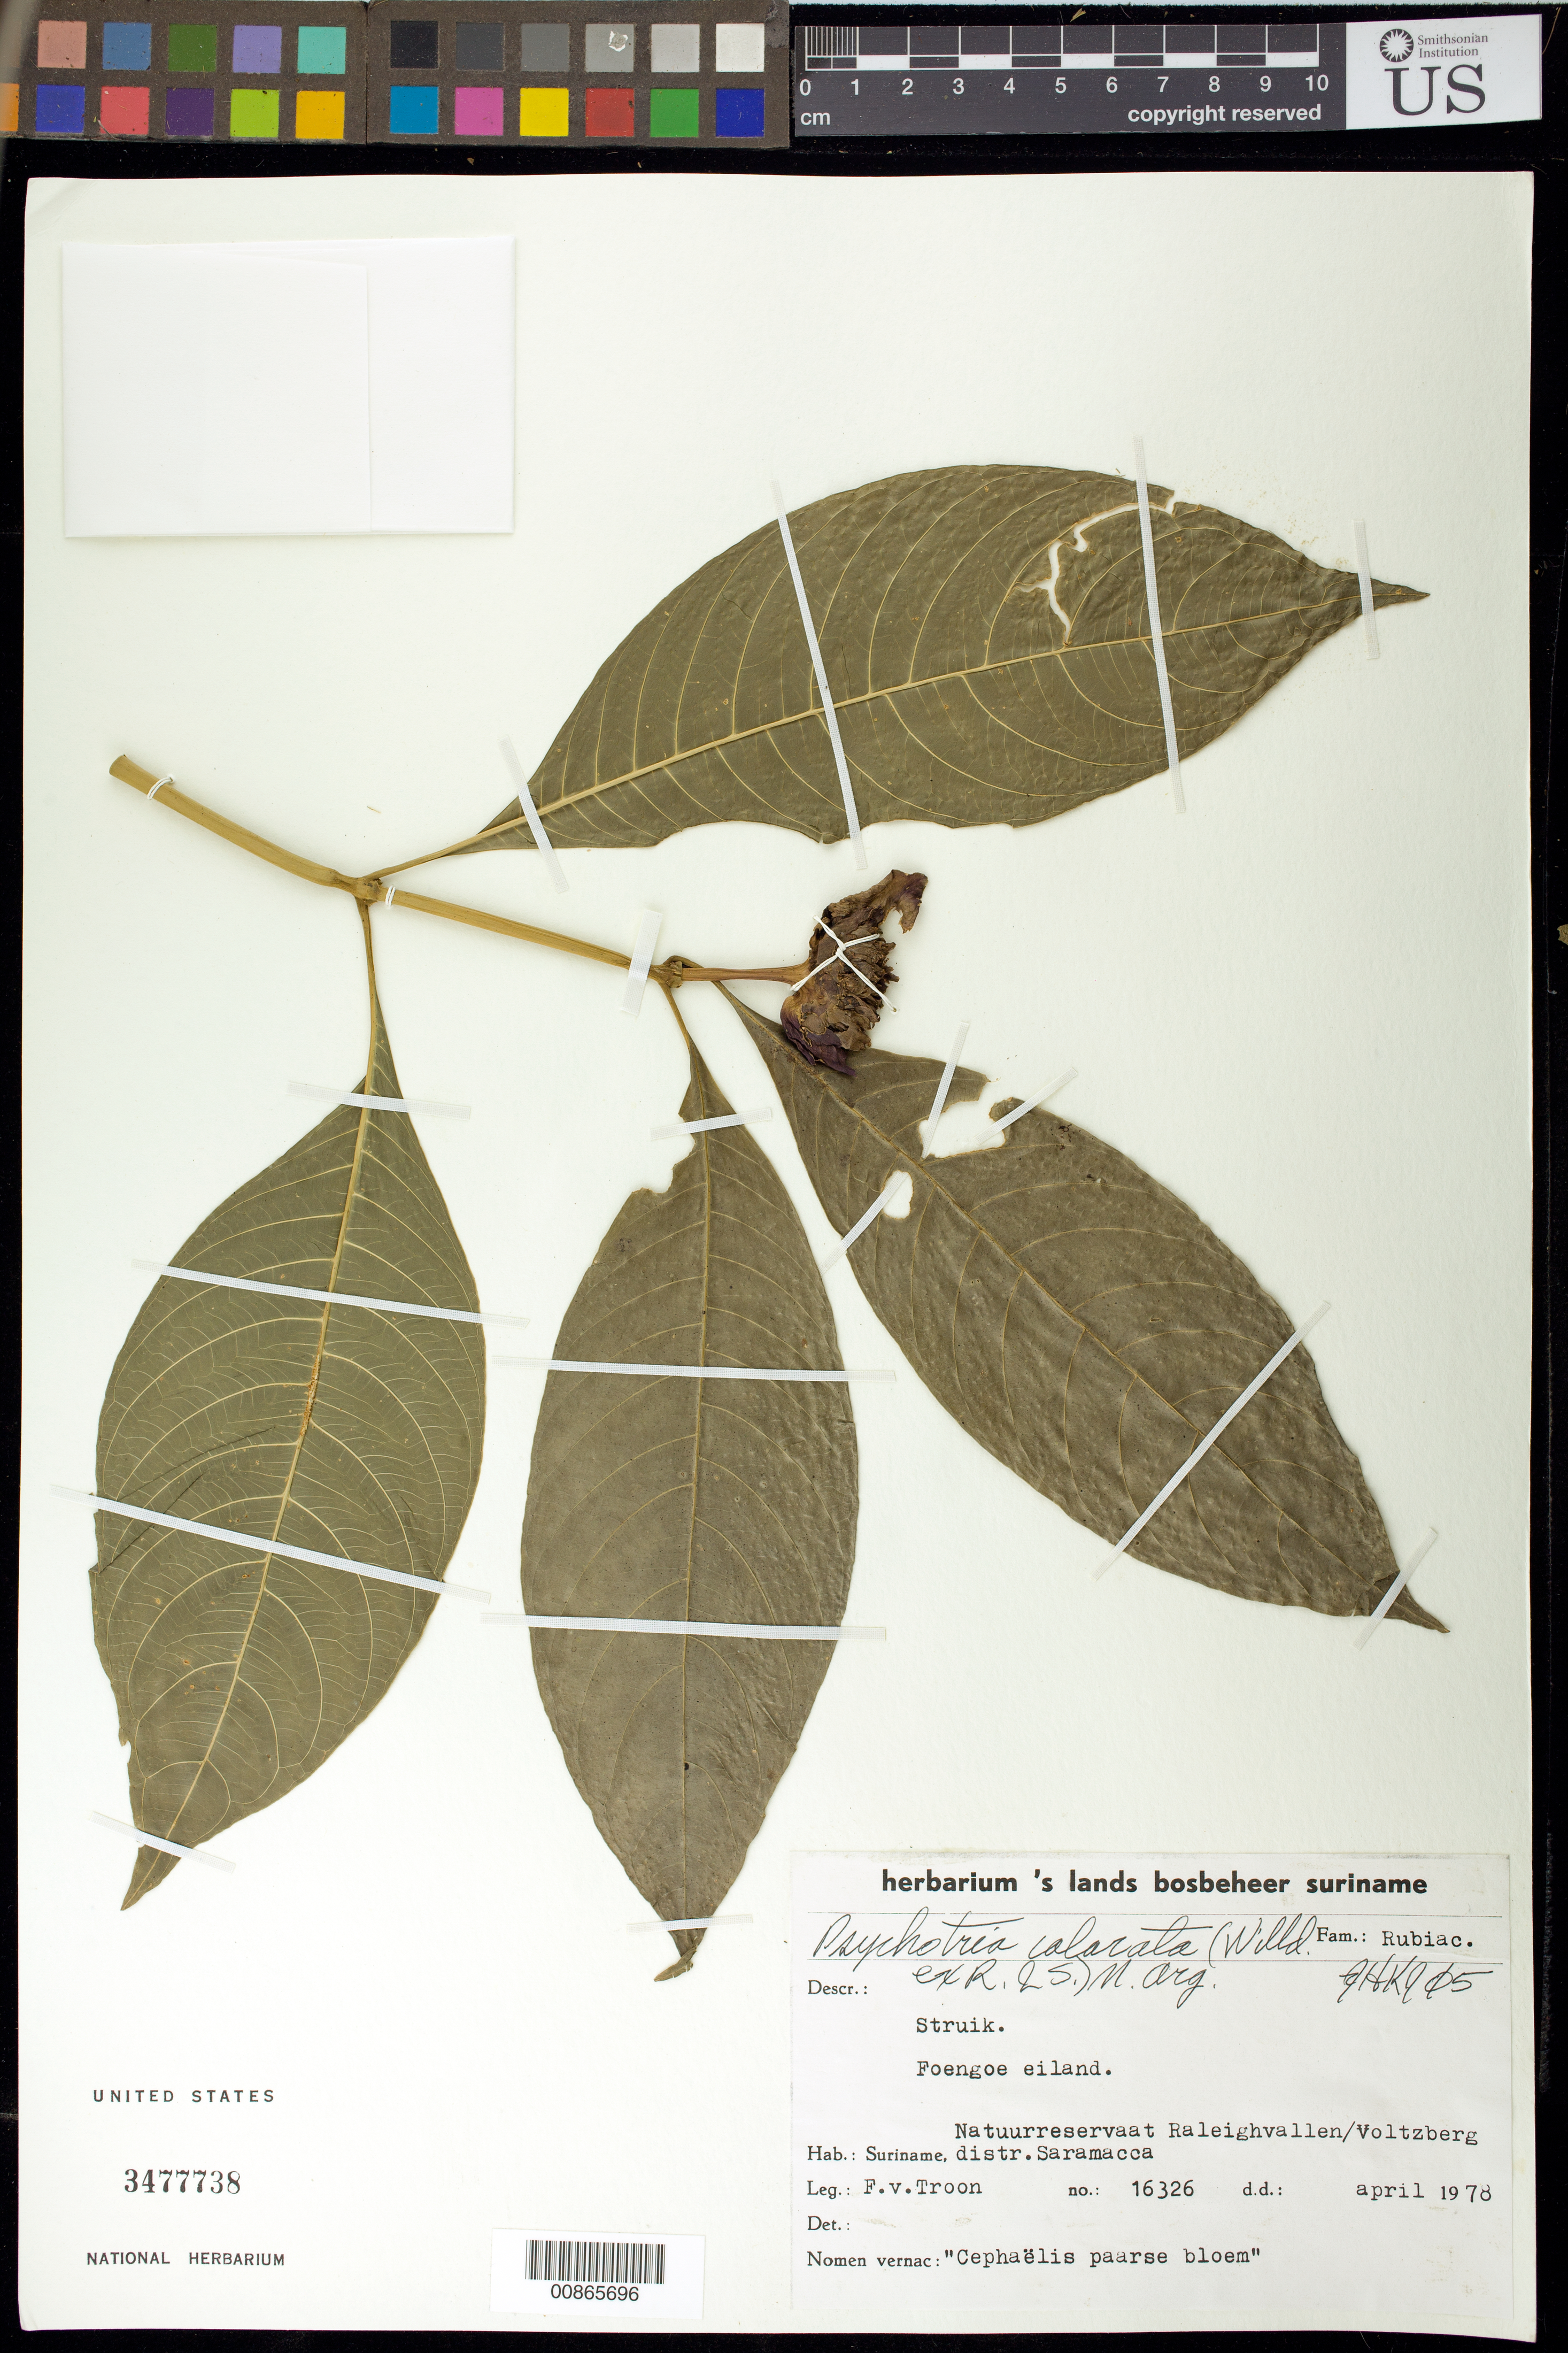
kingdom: Plantae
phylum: Tracheophyta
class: Magnoliopsida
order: Gentianales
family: Rubiaceae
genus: Palicourea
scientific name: Palicourea colorata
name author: (Hoffmanns. ex Roem. & Schult.) Delprete & J.H. Kirkbr.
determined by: Kirkbride, J. H., Jr.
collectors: F. Van Troon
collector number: LBB 16326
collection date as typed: Apr-78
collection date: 1978-04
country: Suriname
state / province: Saramacca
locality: Nature Reserve Raleighvallen/Voltzberg, Foengoe island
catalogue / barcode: US 3477738